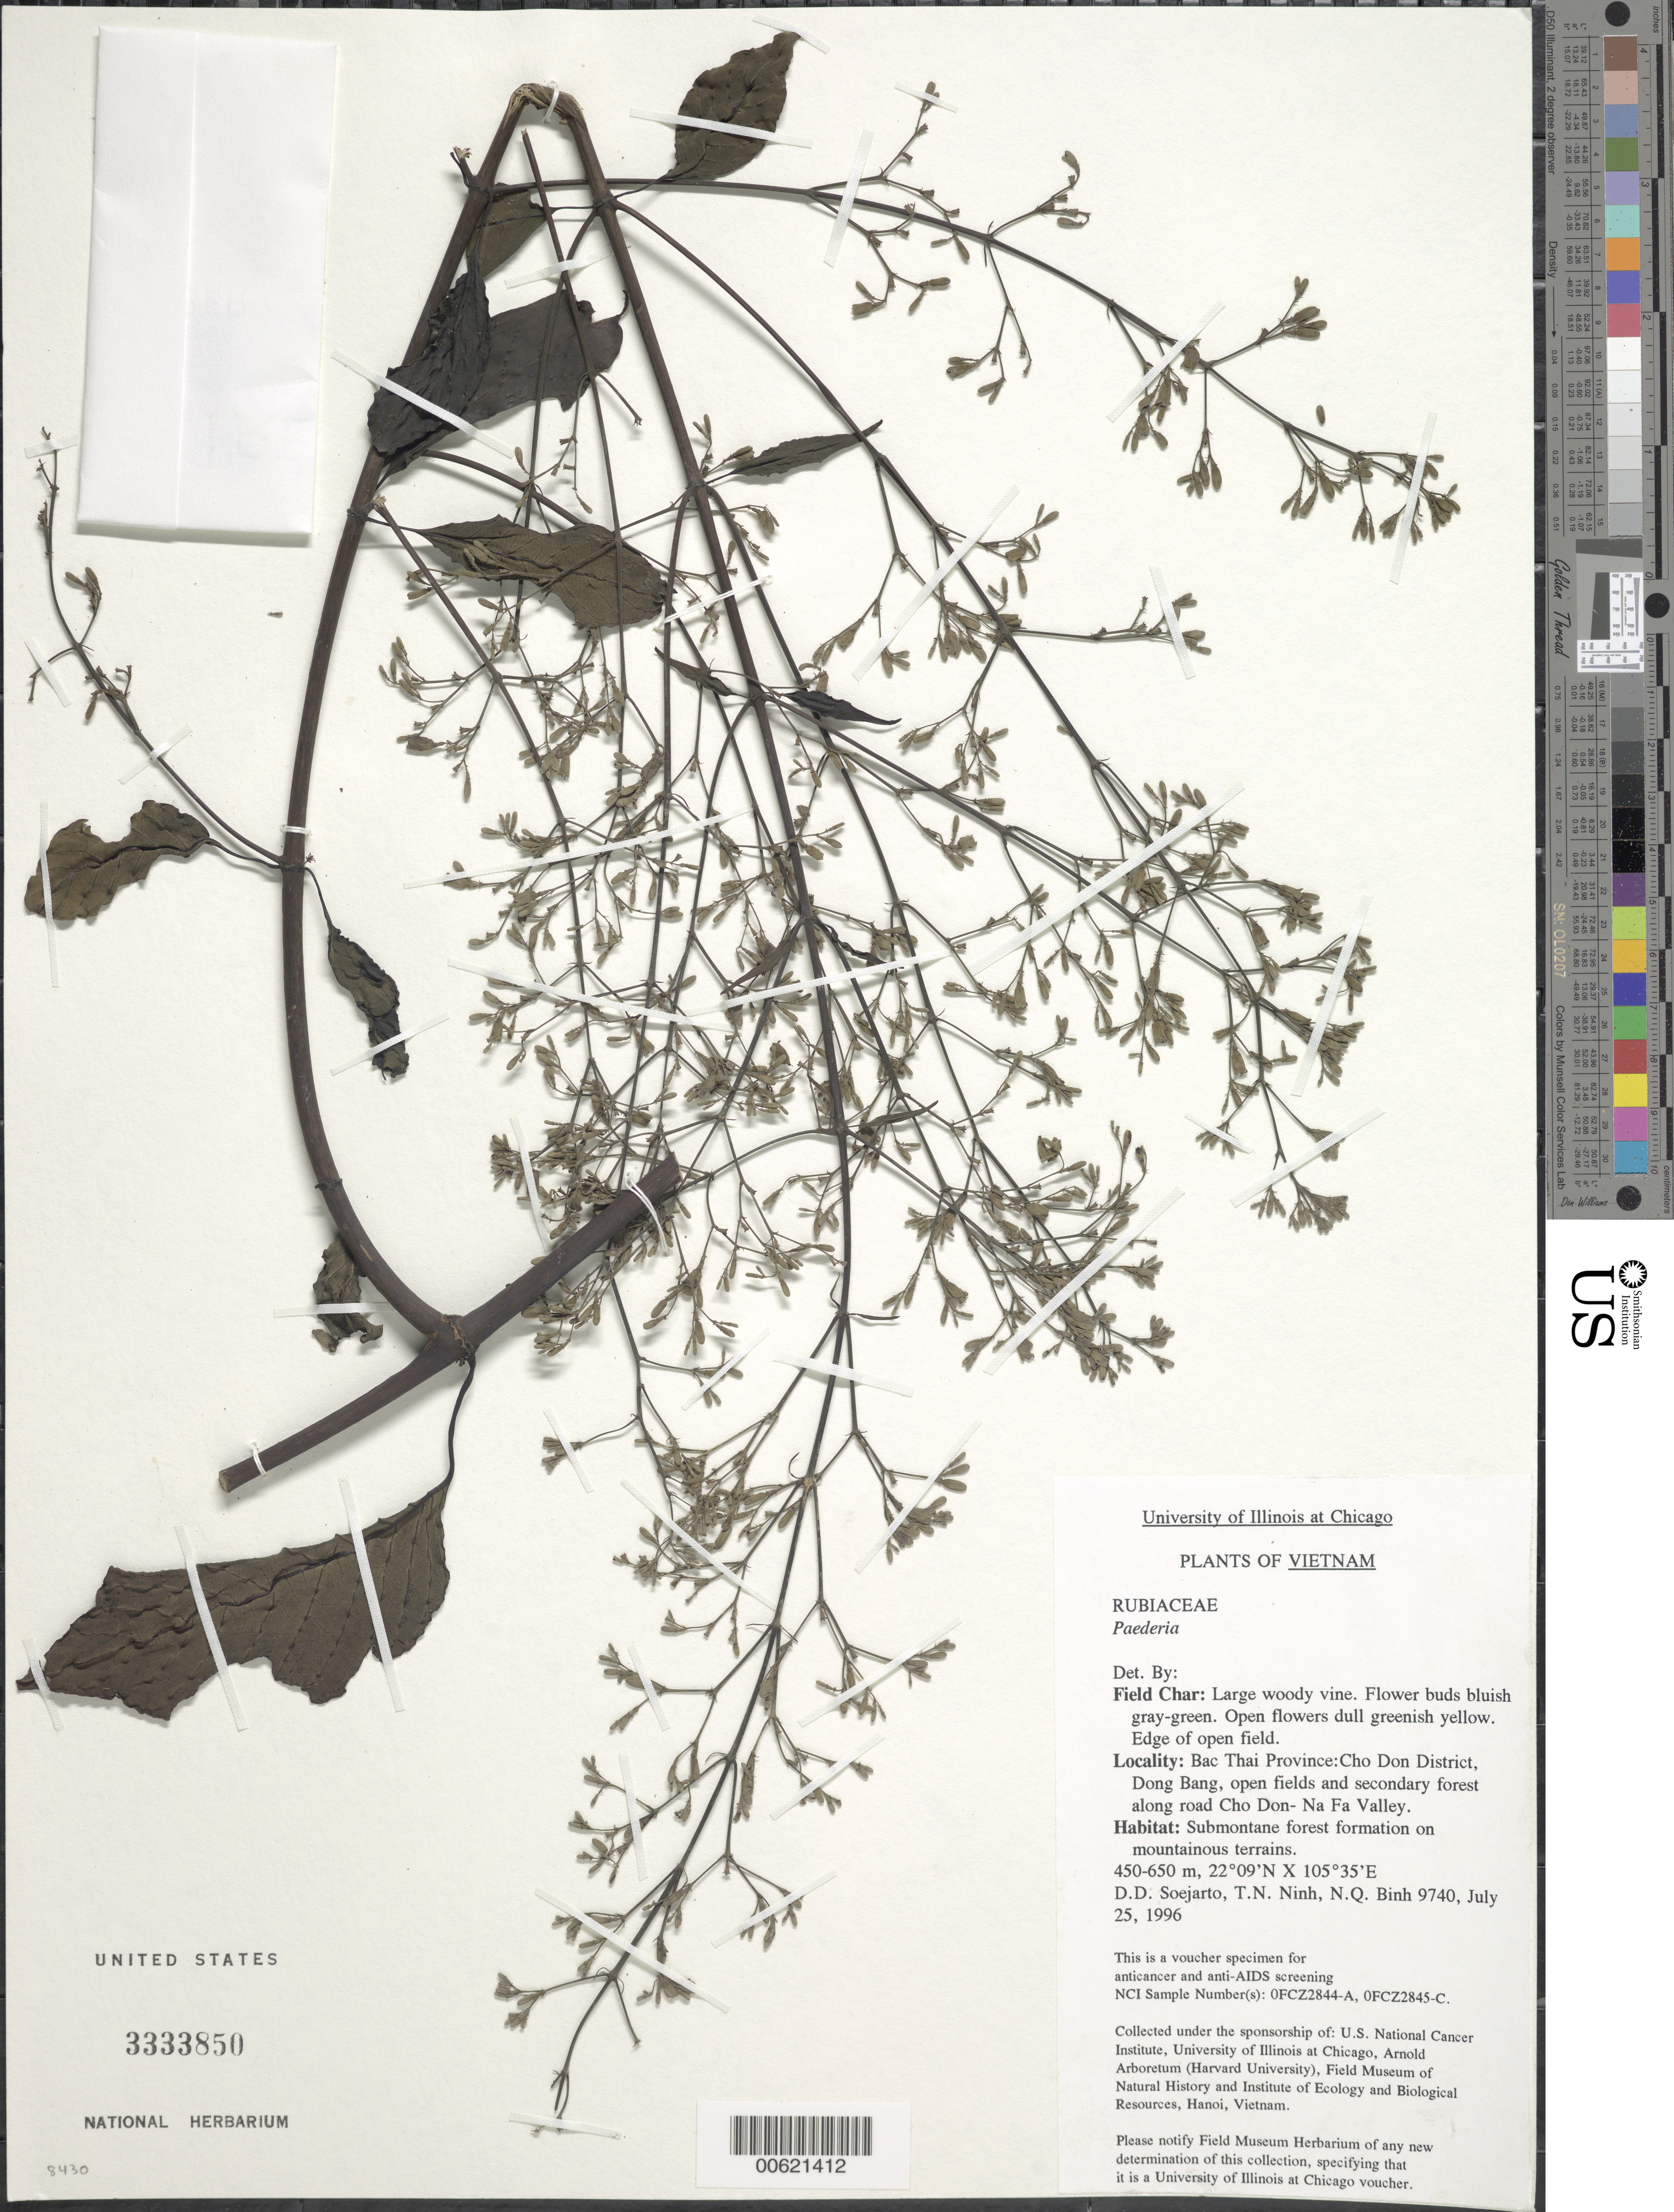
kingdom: Plantae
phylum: Tracheophyta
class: Magnoliopsida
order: Gentianales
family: Rubiaceae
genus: Paederia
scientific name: Paederia sp.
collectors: T. N. Ninh & N. Binh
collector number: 9740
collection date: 1996-07-25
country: Vietnam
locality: Bac Thai Province: Cho Don District, Dong Bang, open fields and secondary forest along road Cho Don - Na Fa Valley.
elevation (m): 450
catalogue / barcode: US 3333850